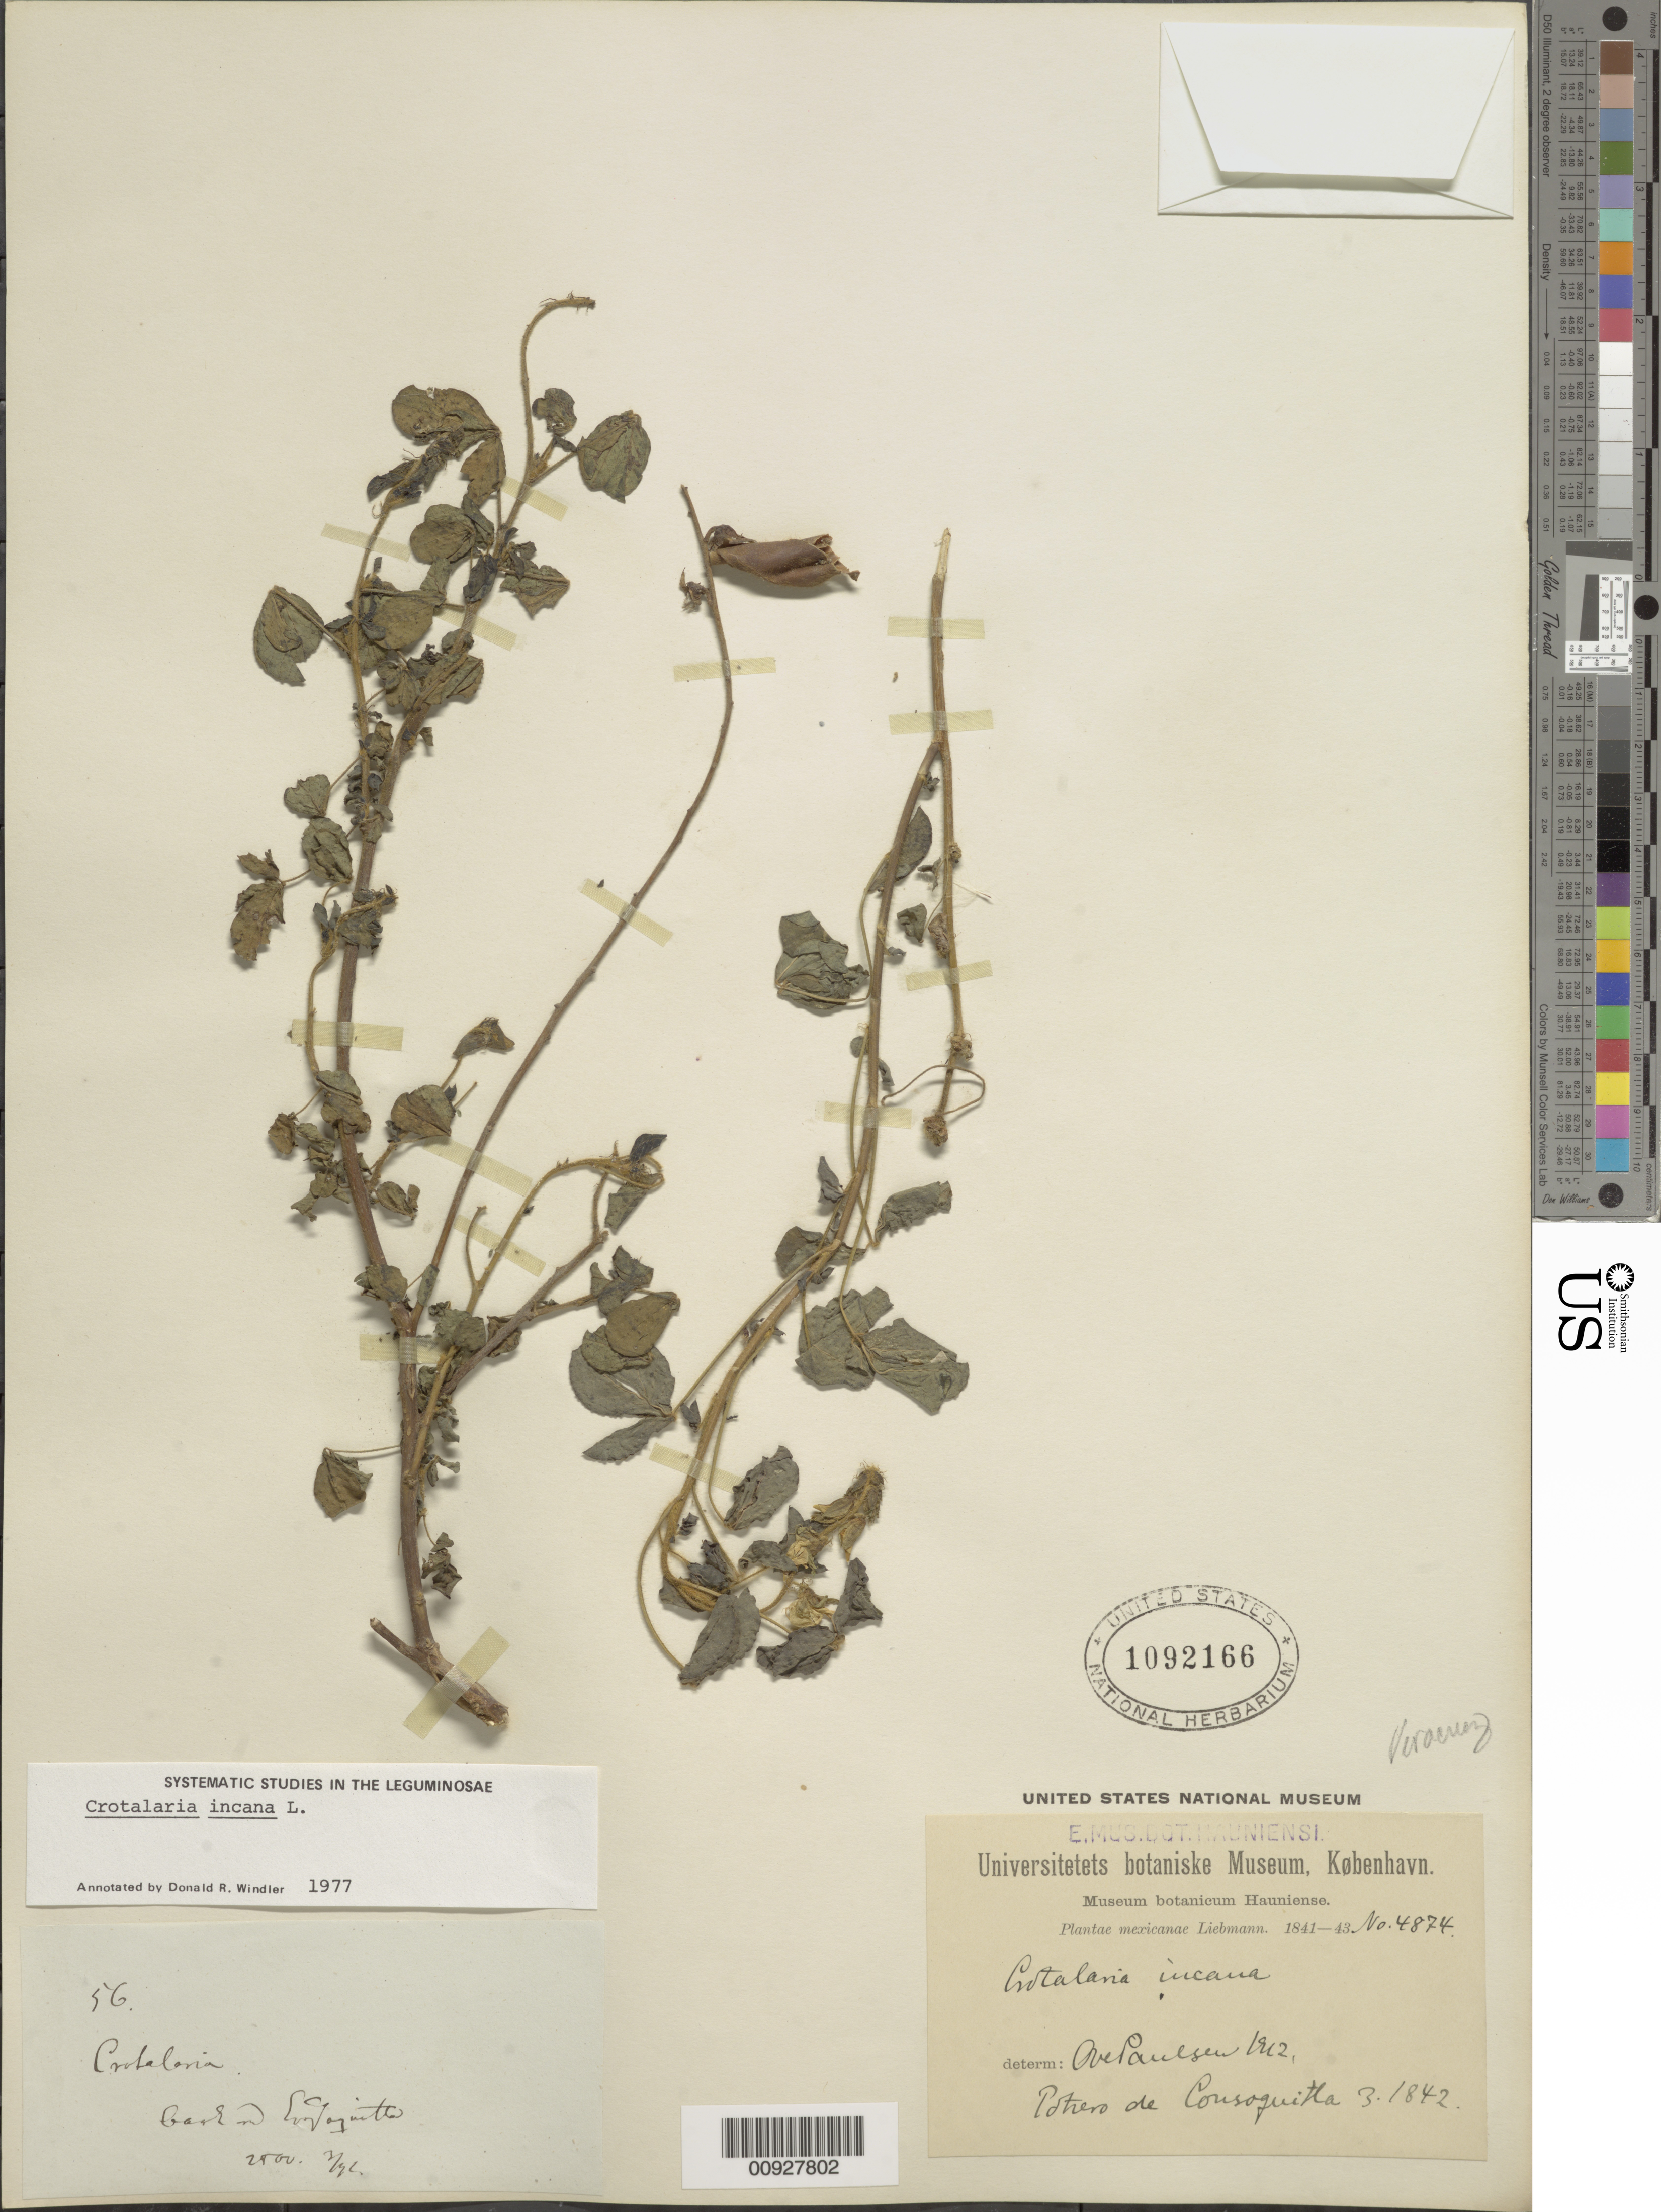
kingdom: Plantae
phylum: Tracheophyta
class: Magnoliopsida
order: Fabales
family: Fabaceae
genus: Crotalaria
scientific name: Crotalaria incana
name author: L.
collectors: F. M. Liebmann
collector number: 4874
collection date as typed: Mar 1842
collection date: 1842-03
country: Mexico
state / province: Veracruz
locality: Potrero de Consoquitla.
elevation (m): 762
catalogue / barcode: US 1092166